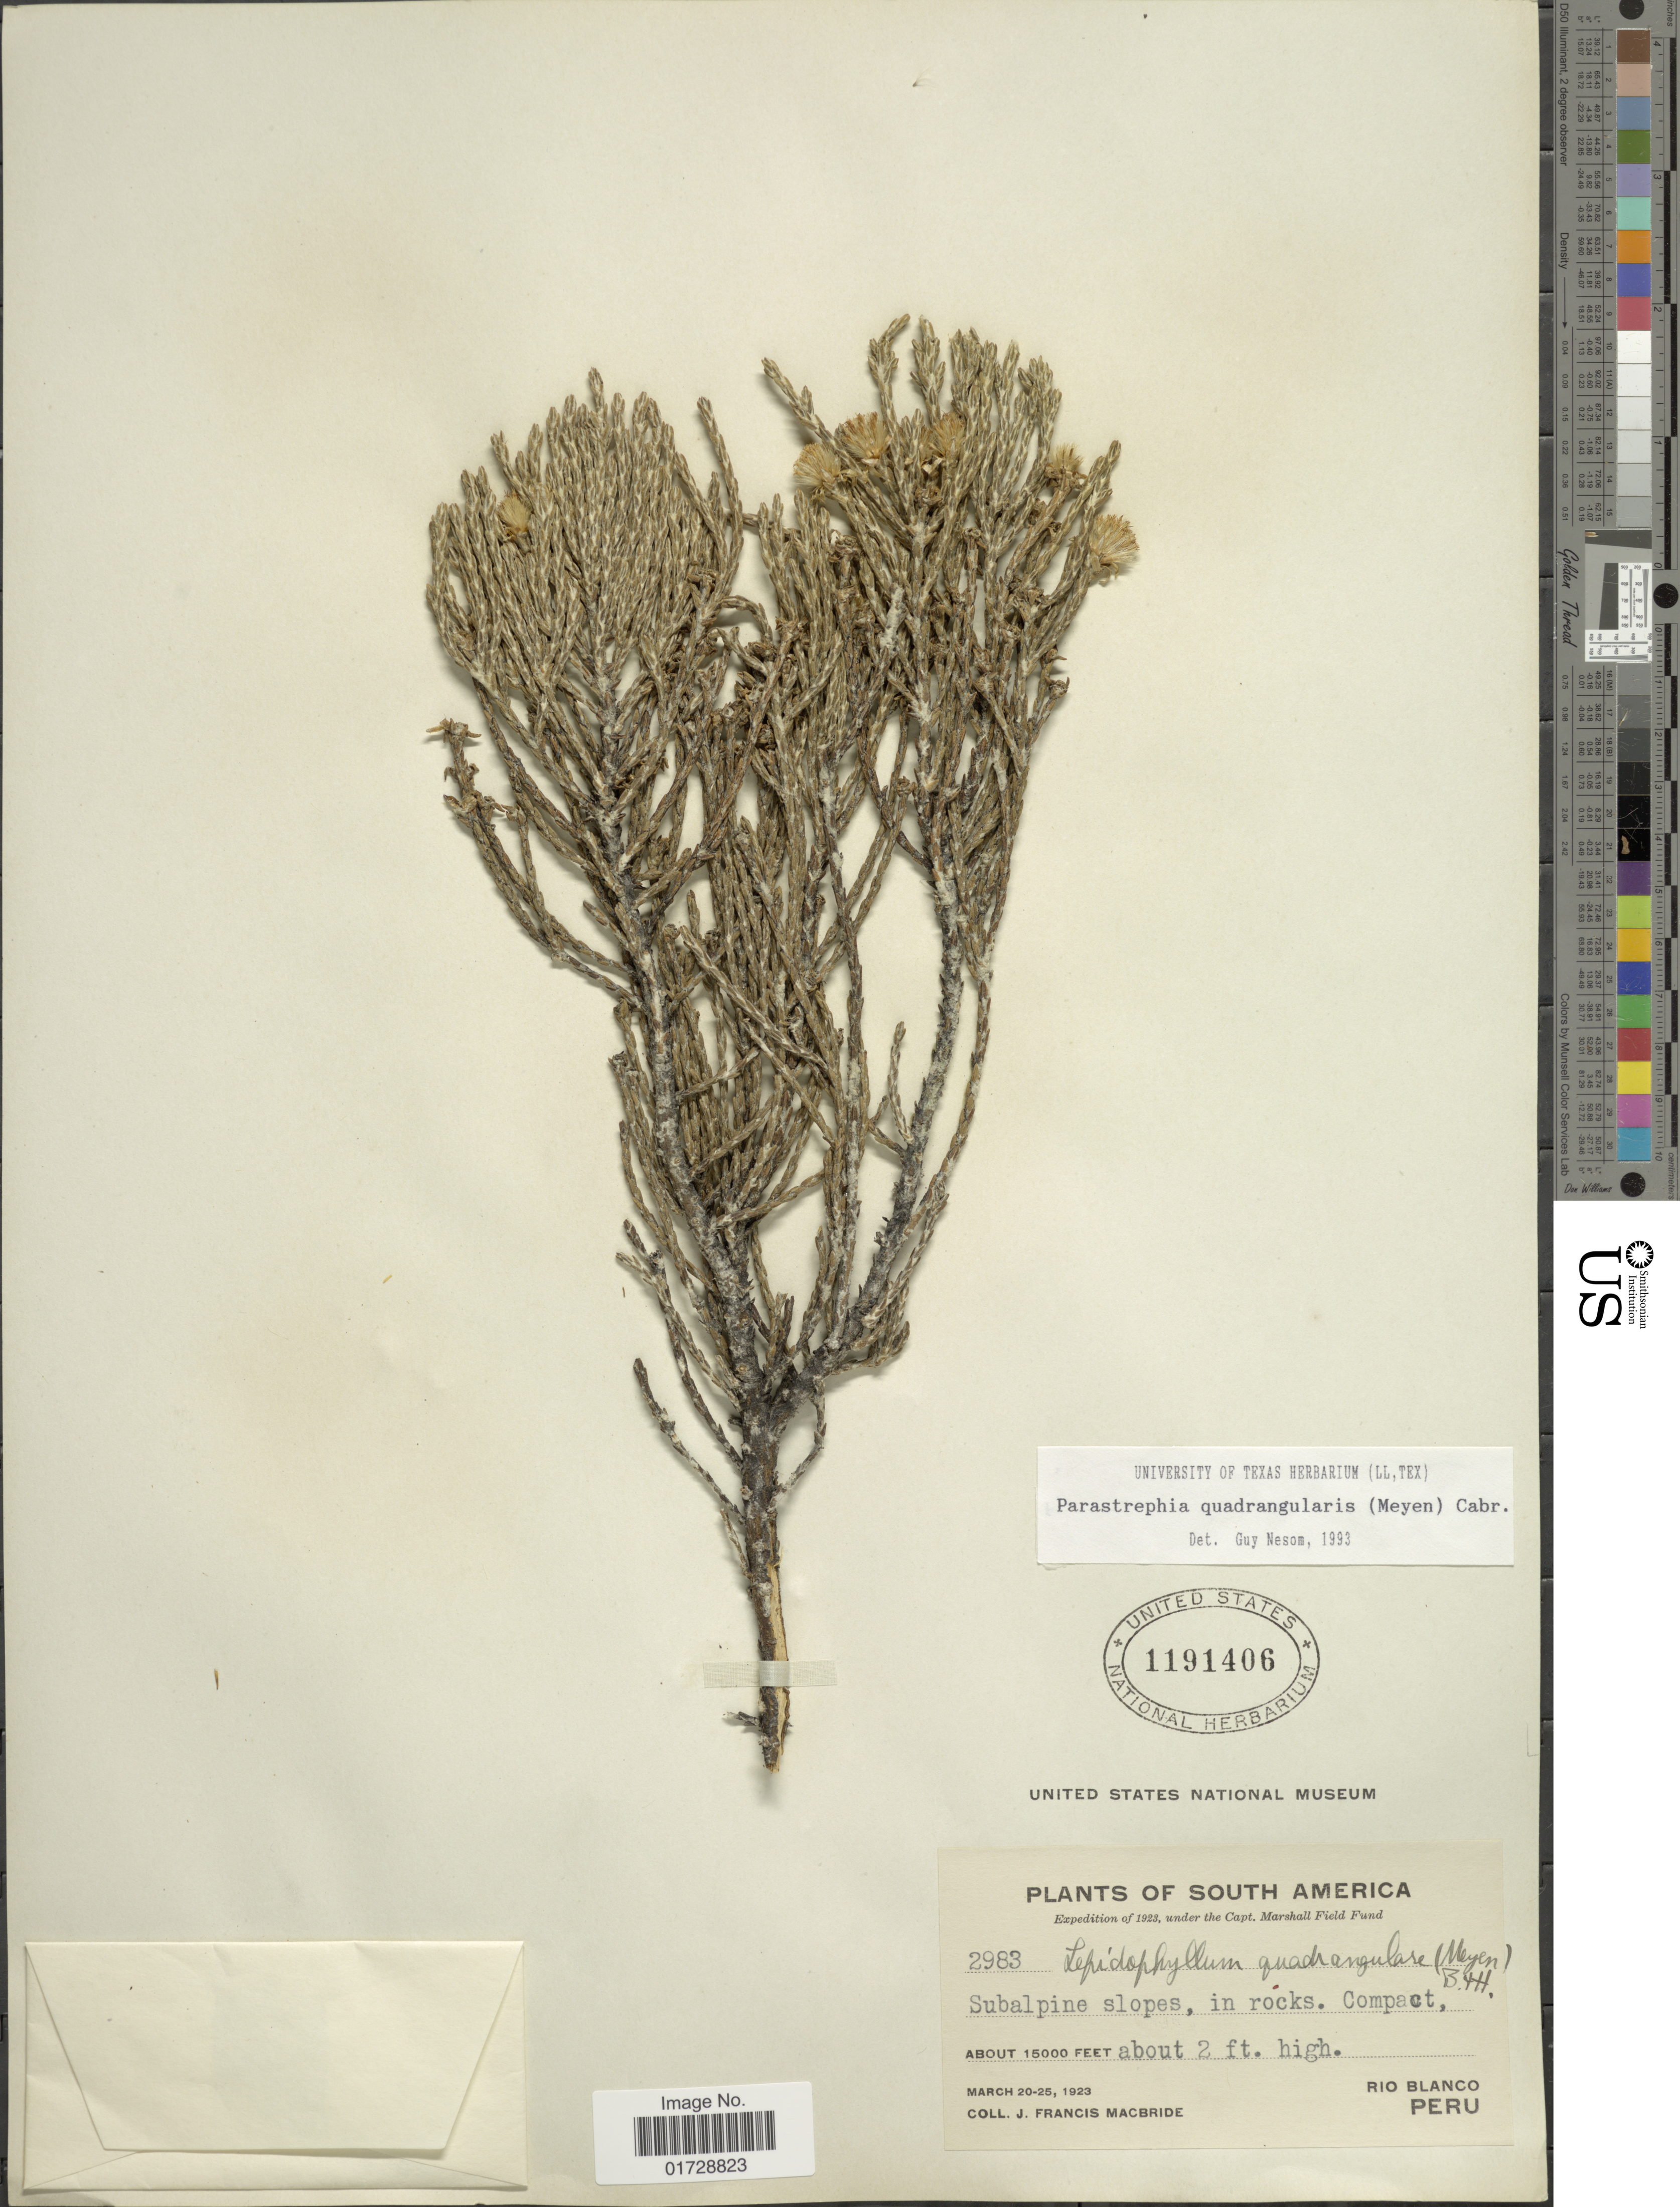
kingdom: Plantae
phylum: Tracheophyta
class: Magnoliopsida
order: Asterales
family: Asteraceae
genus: Parastrephia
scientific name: Parastrephia quadrangularis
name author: (Meyen) Cabrera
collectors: J. F. Macbride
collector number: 2983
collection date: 1923-03-20/1923-03-25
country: Peru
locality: South America, Rio Blanco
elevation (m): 4572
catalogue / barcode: US 1191406